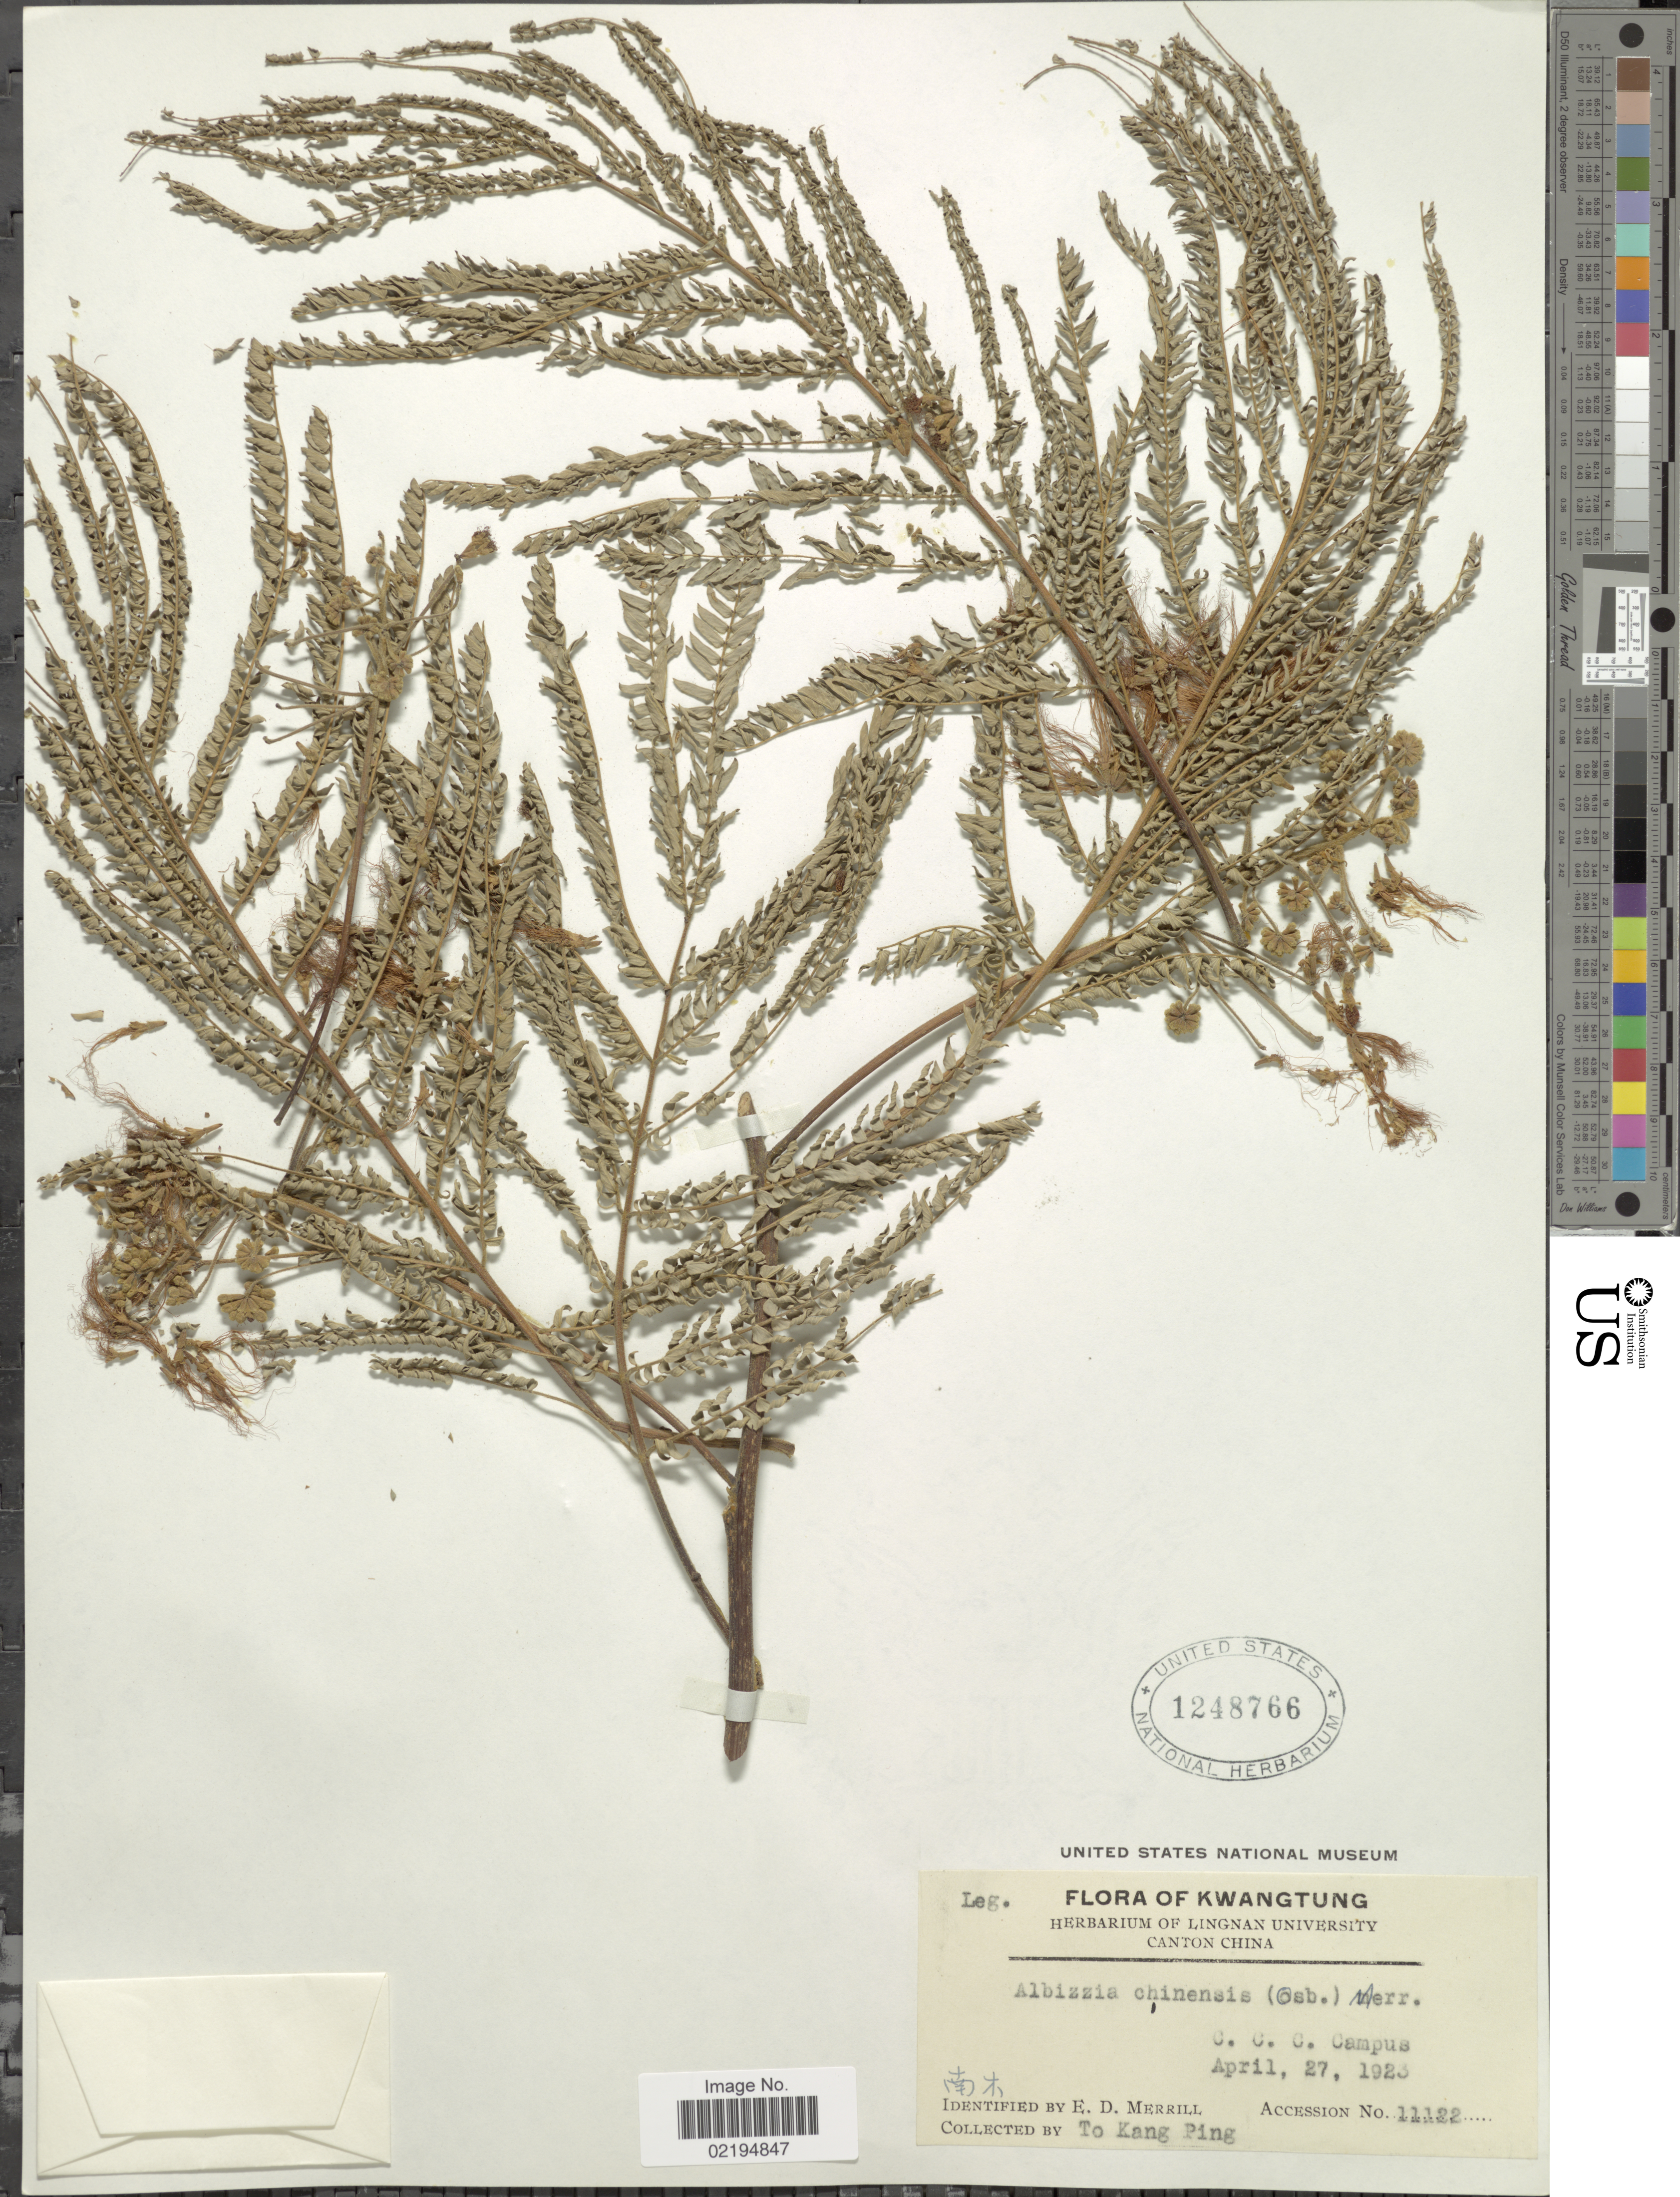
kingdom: Plantae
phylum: Tracheophyta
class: Magnoliopsida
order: Fabales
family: Fabaceae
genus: Albizia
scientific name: Albizia chinensis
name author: (Osbeck) Merr.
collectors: T. Ping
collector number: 11122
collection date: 1923-04-27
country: China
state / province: Guangdong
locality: Kwangtung, C.C.C. Campus [unsure placement].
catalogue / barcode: US 1248766